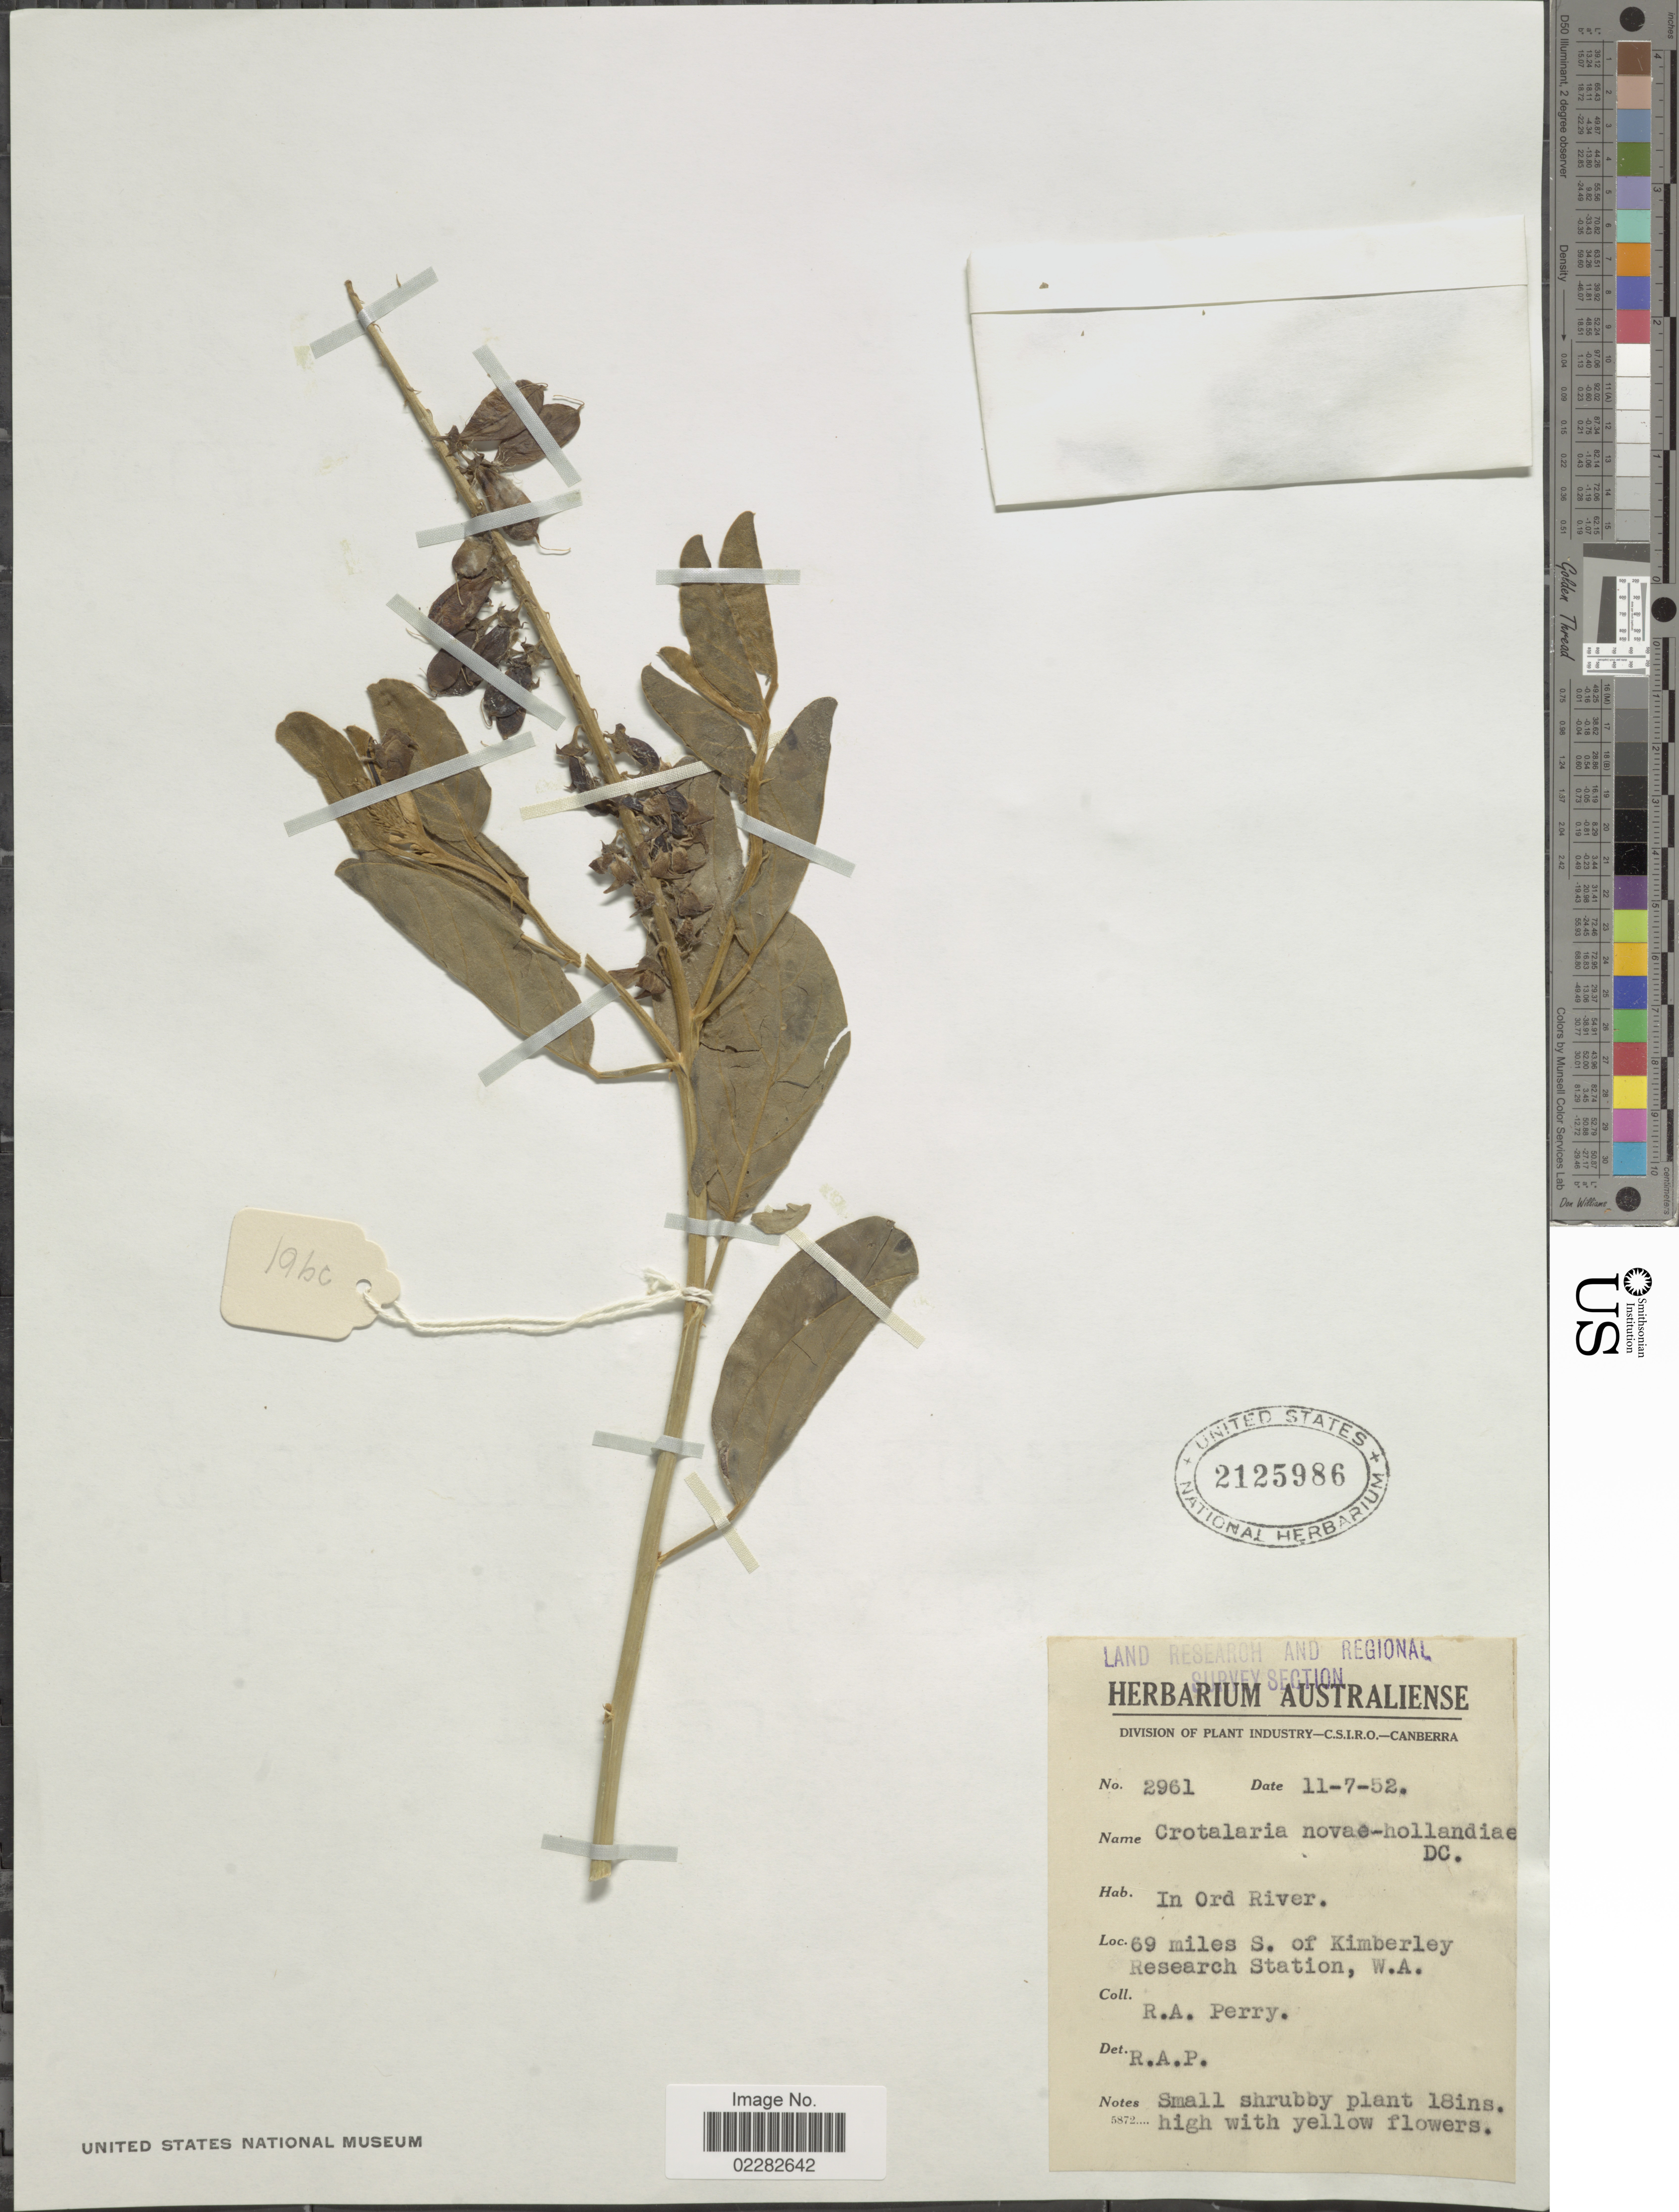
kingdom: Plantae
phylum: Tracheophyta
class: Magnoliopsida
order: Fabales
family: Fabaceae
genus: Crotalaria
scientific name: Crotalaria novae-hollandiae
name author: DC.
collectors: Perry, R. A.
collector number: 2961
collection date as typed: Transcribed d/m/y: 11/7/52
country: Australia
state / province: Western Australia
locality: In Ord River, 69 miles S. of Kimberley Research Station.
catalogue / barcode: US 2125986